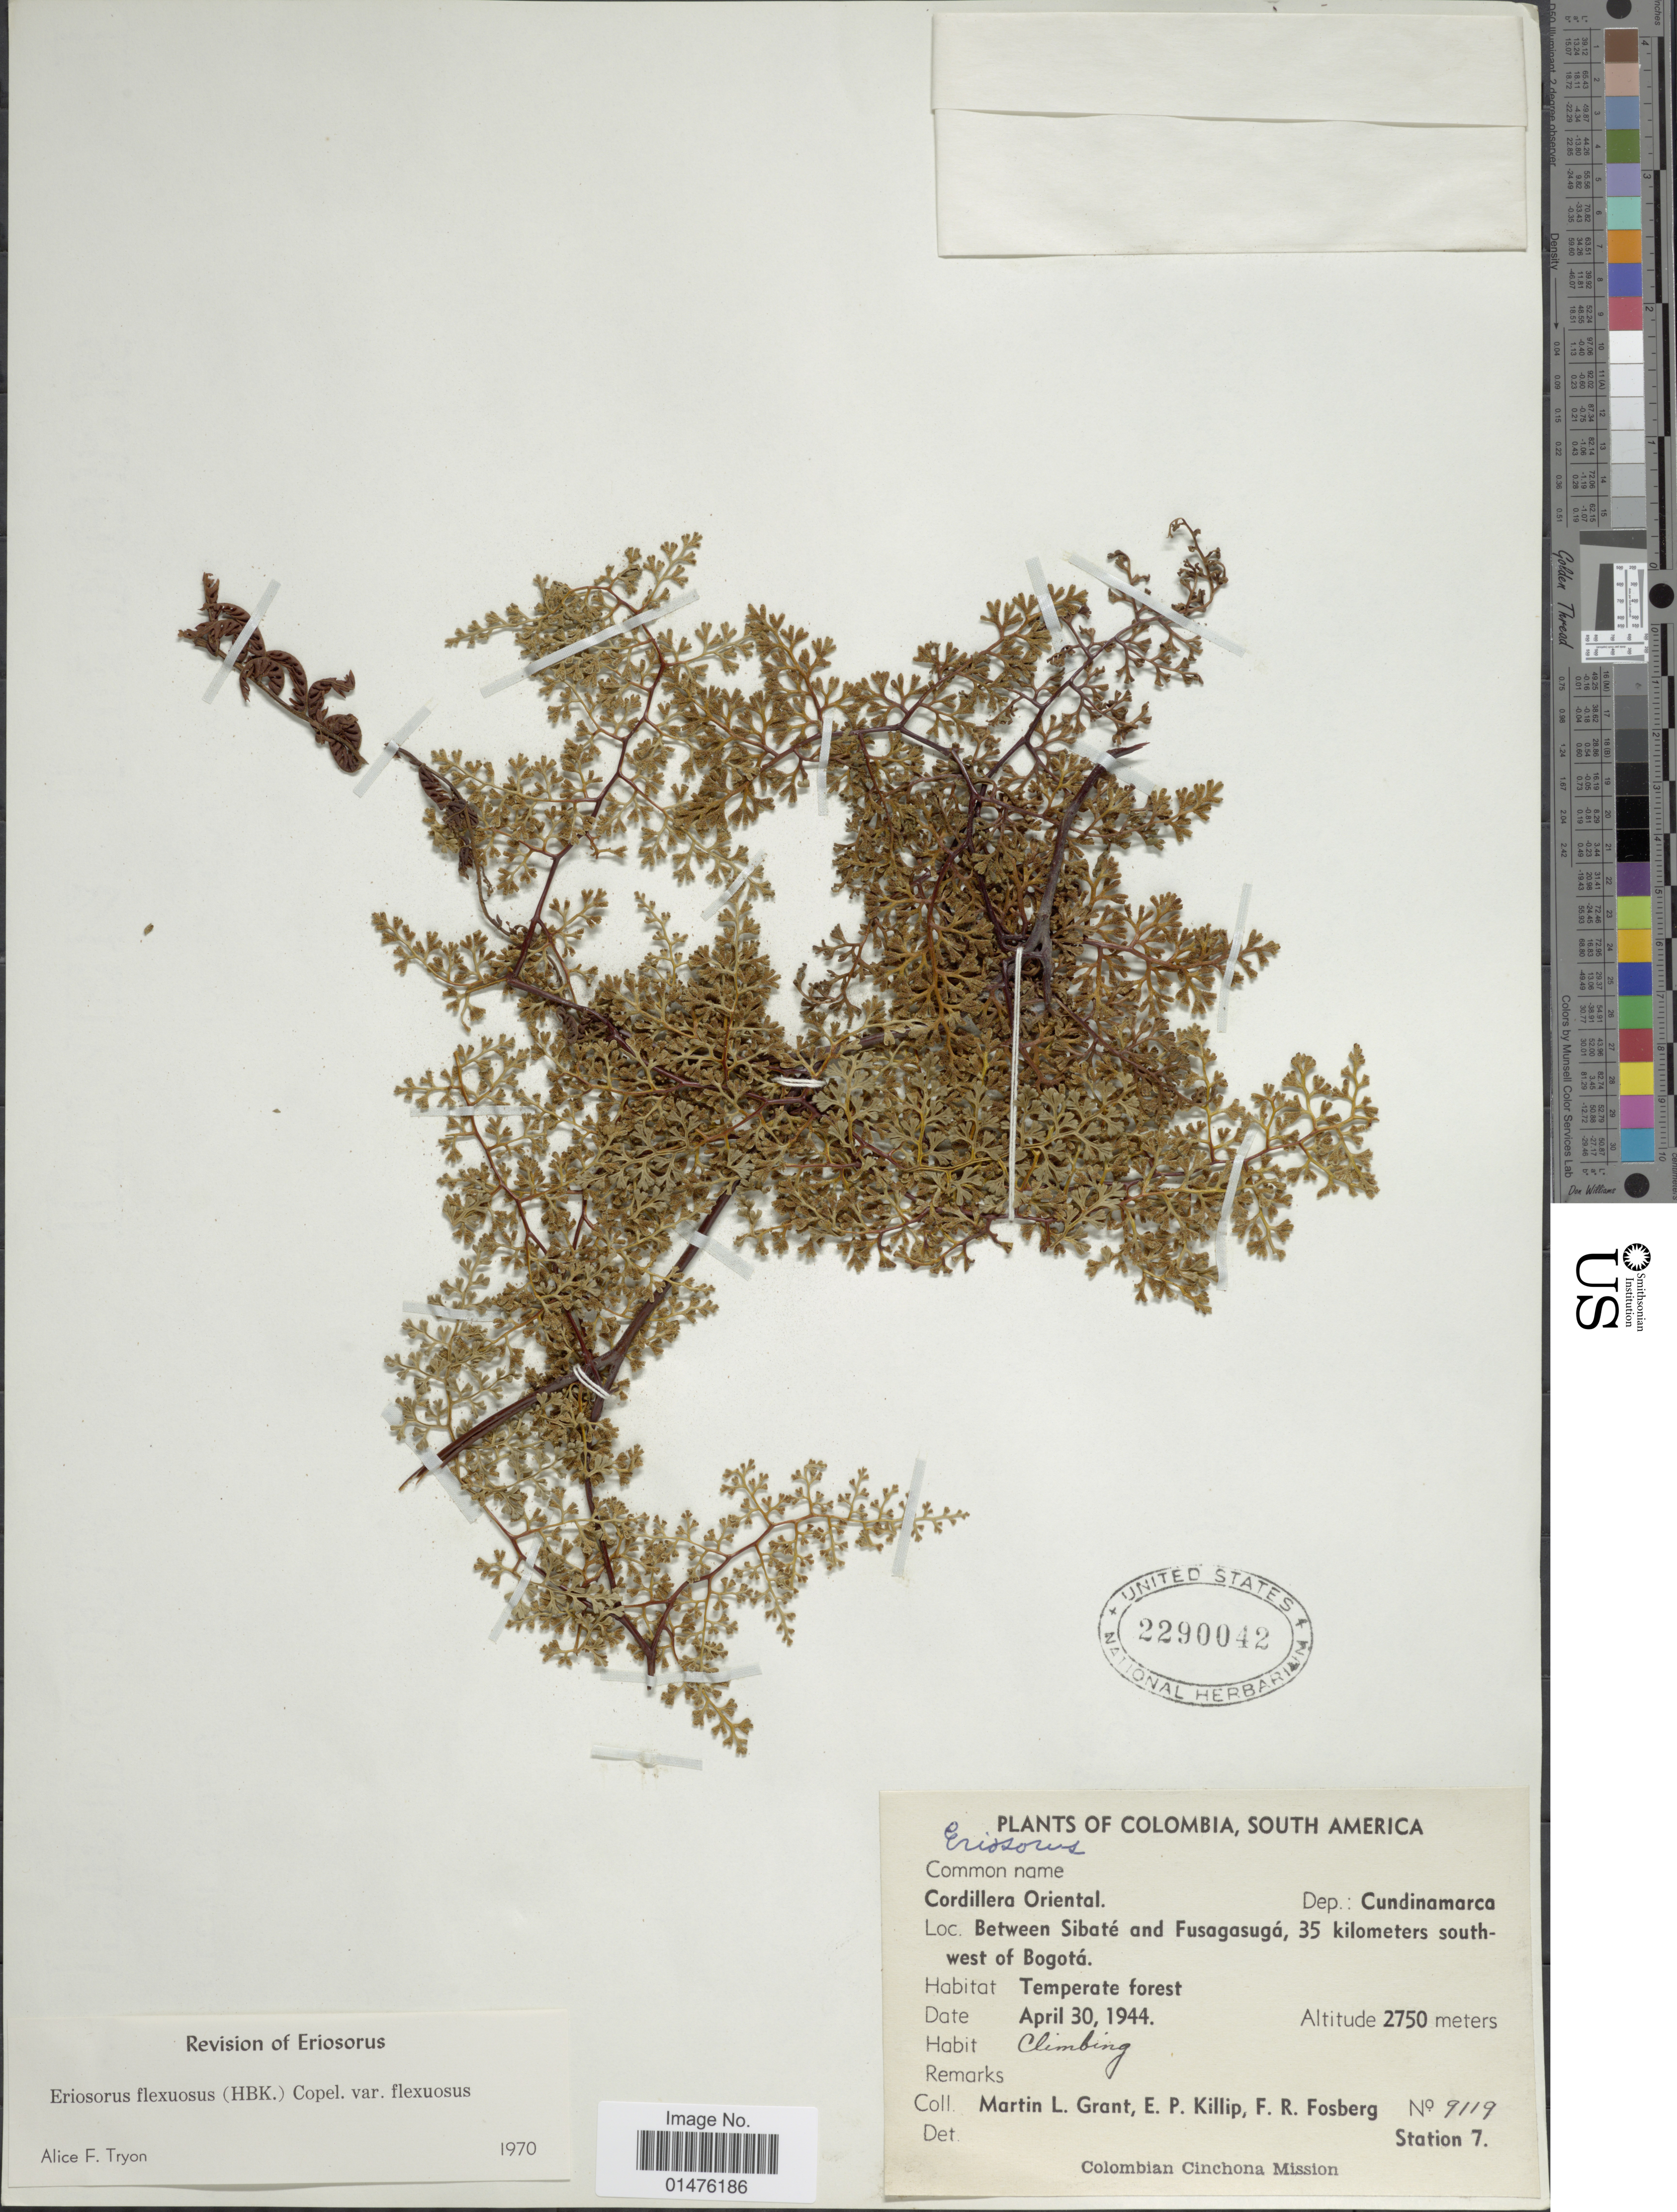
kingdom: Plantae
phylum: Tracheophyta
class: Polypodiopsida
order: Polypodiales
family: Pteridaceae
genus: Jamesonia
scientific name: Jamesonia flexuosa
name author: (Humb. & Bonpl.) Christenh.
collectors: M. L. Grant, E. P. Killip & F. R. Fosberg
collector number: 9119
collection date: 1944-04-30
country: Colombia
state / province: Cundinamarca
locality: Cordillera Oriental, Dept. Cundinamarca, Between Sibaté and Fusagasugá, 35 kilometers southwest of Bogotá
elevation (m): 2750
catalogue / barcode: US 2290042